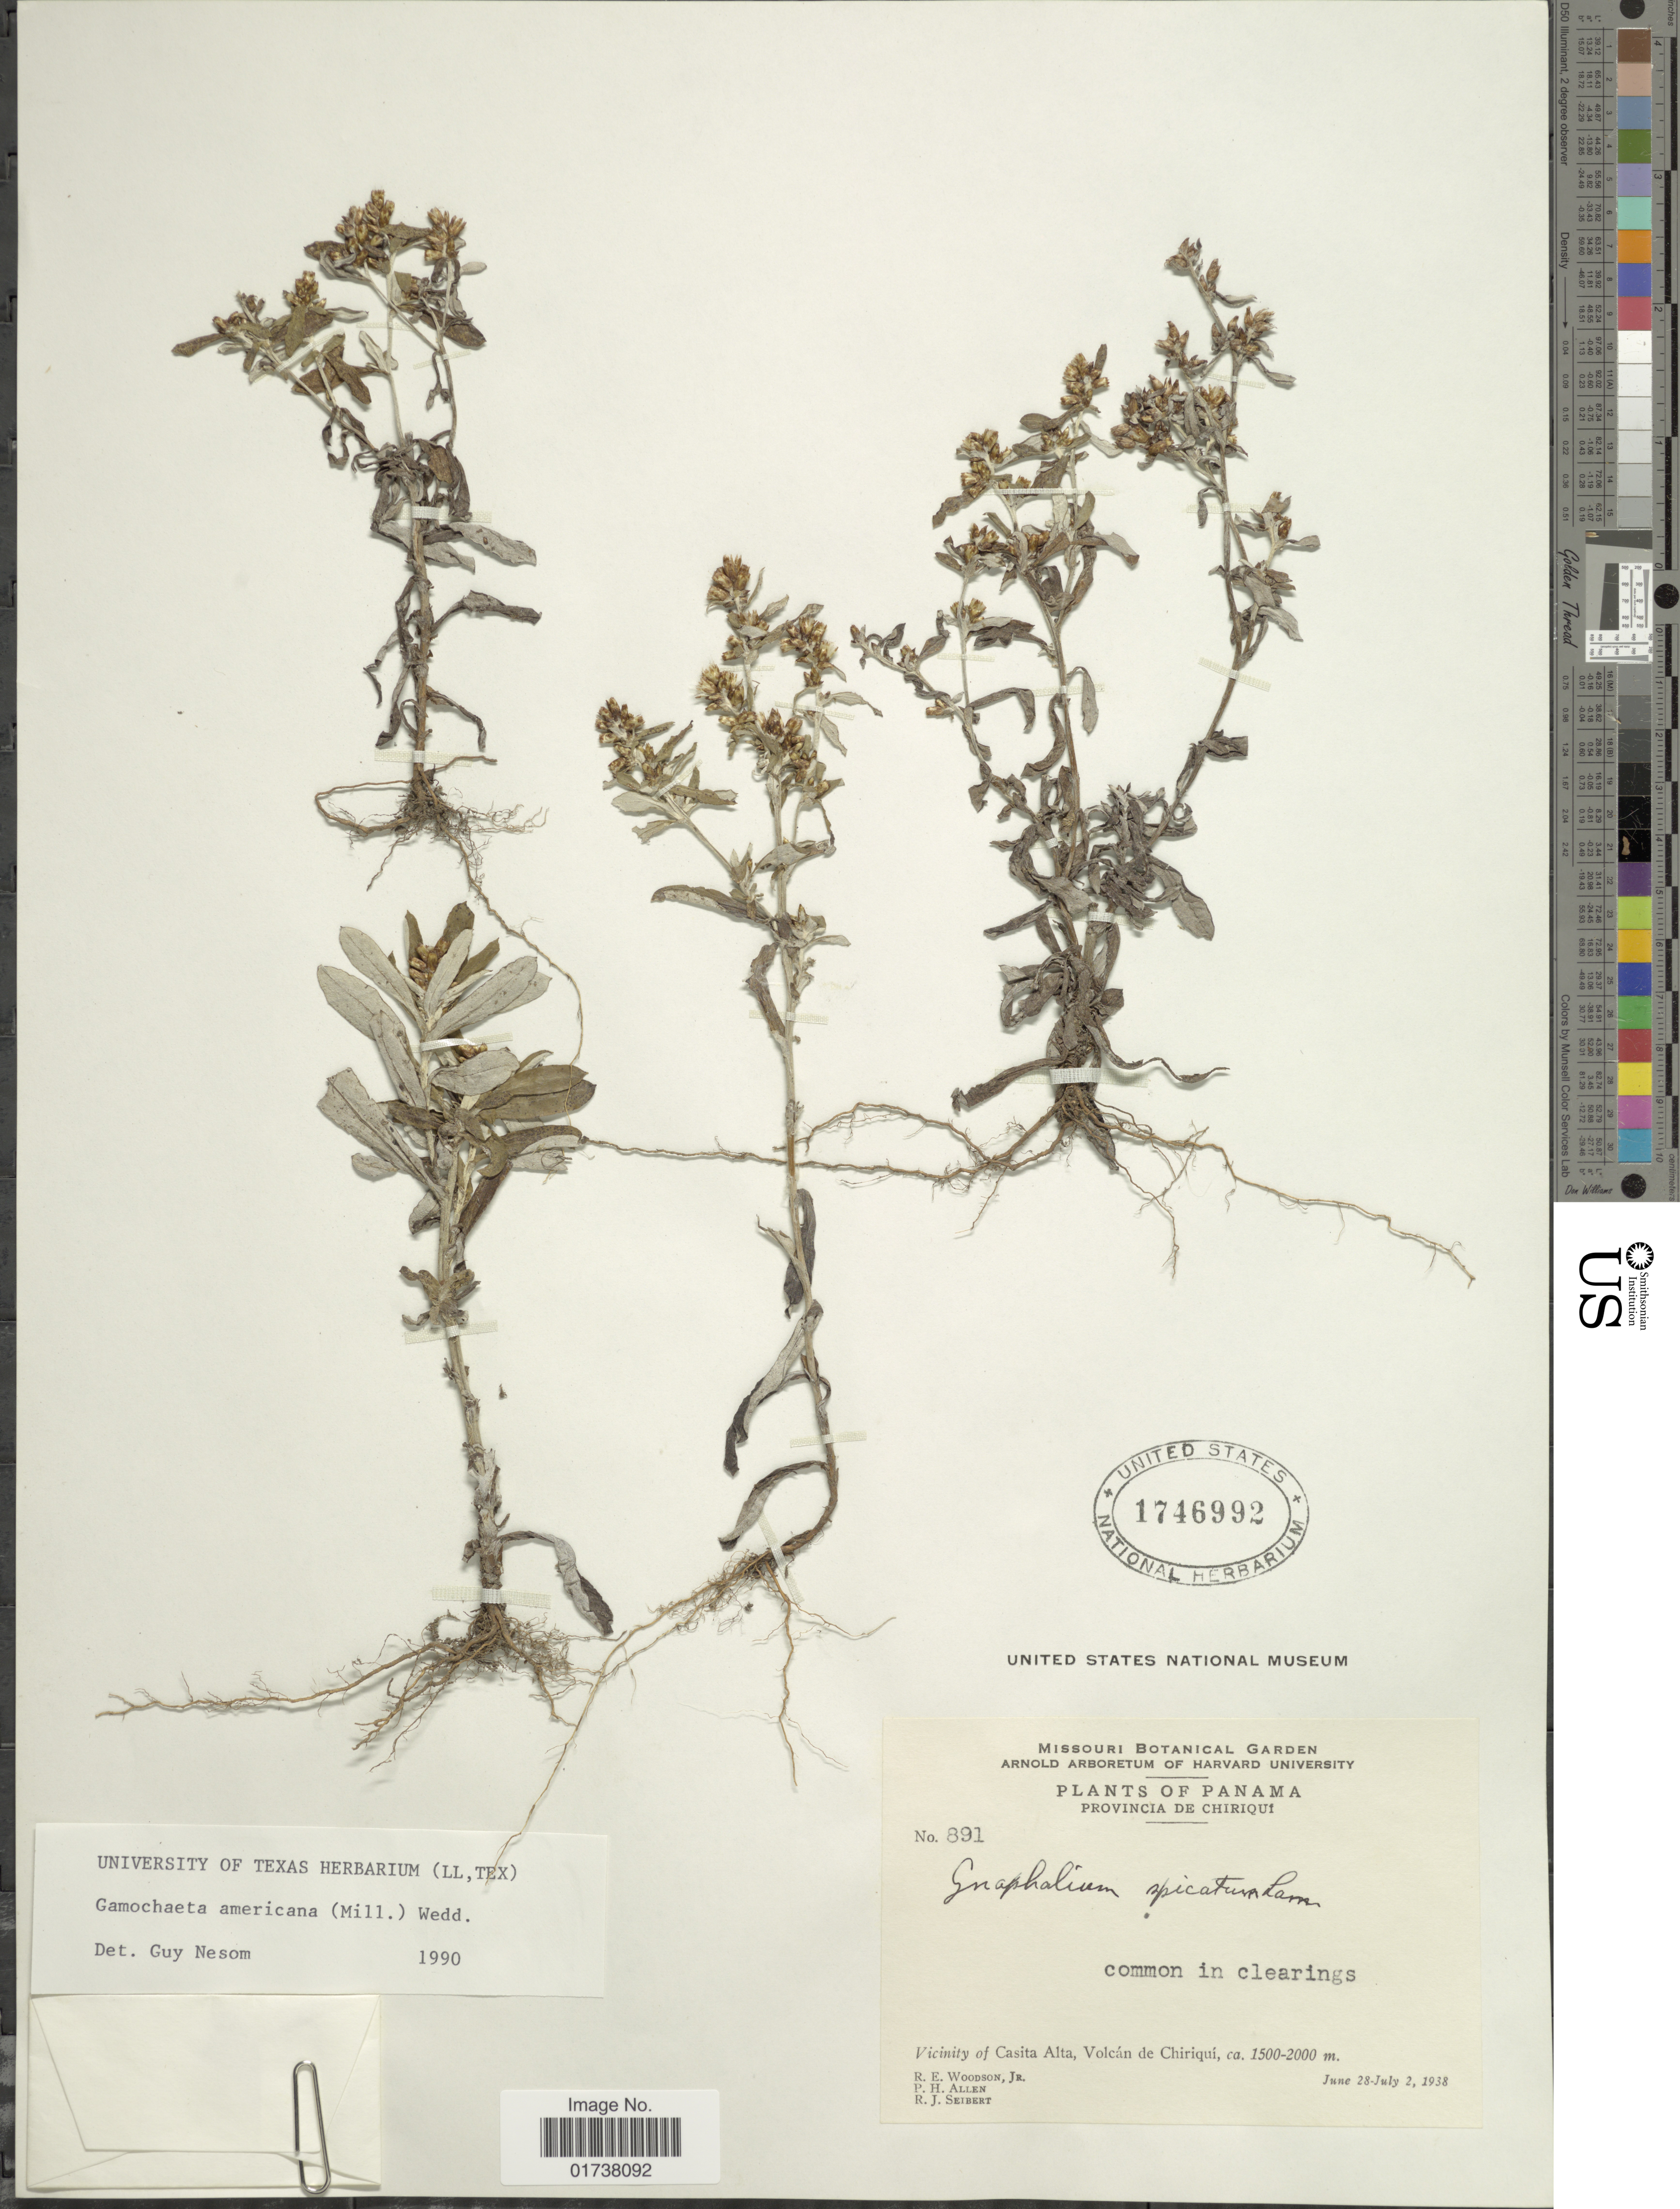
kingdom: Plantae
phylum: Tracheophyta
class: Magnoliopsida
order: Asterales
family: Asteraceae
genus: Gamochaeta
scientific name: Gamochaeta americana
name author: (Mill.) Wedd.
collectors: R. E. Woodson, P. H. Allen & R. J. Seibert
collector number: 891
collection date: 1938-06-28/1938-07-02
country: Panama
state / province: Chiriqui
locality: Vicinity of Casita Alta, Volcan de Chiriqui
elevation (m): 1500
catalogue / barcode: US 1746992